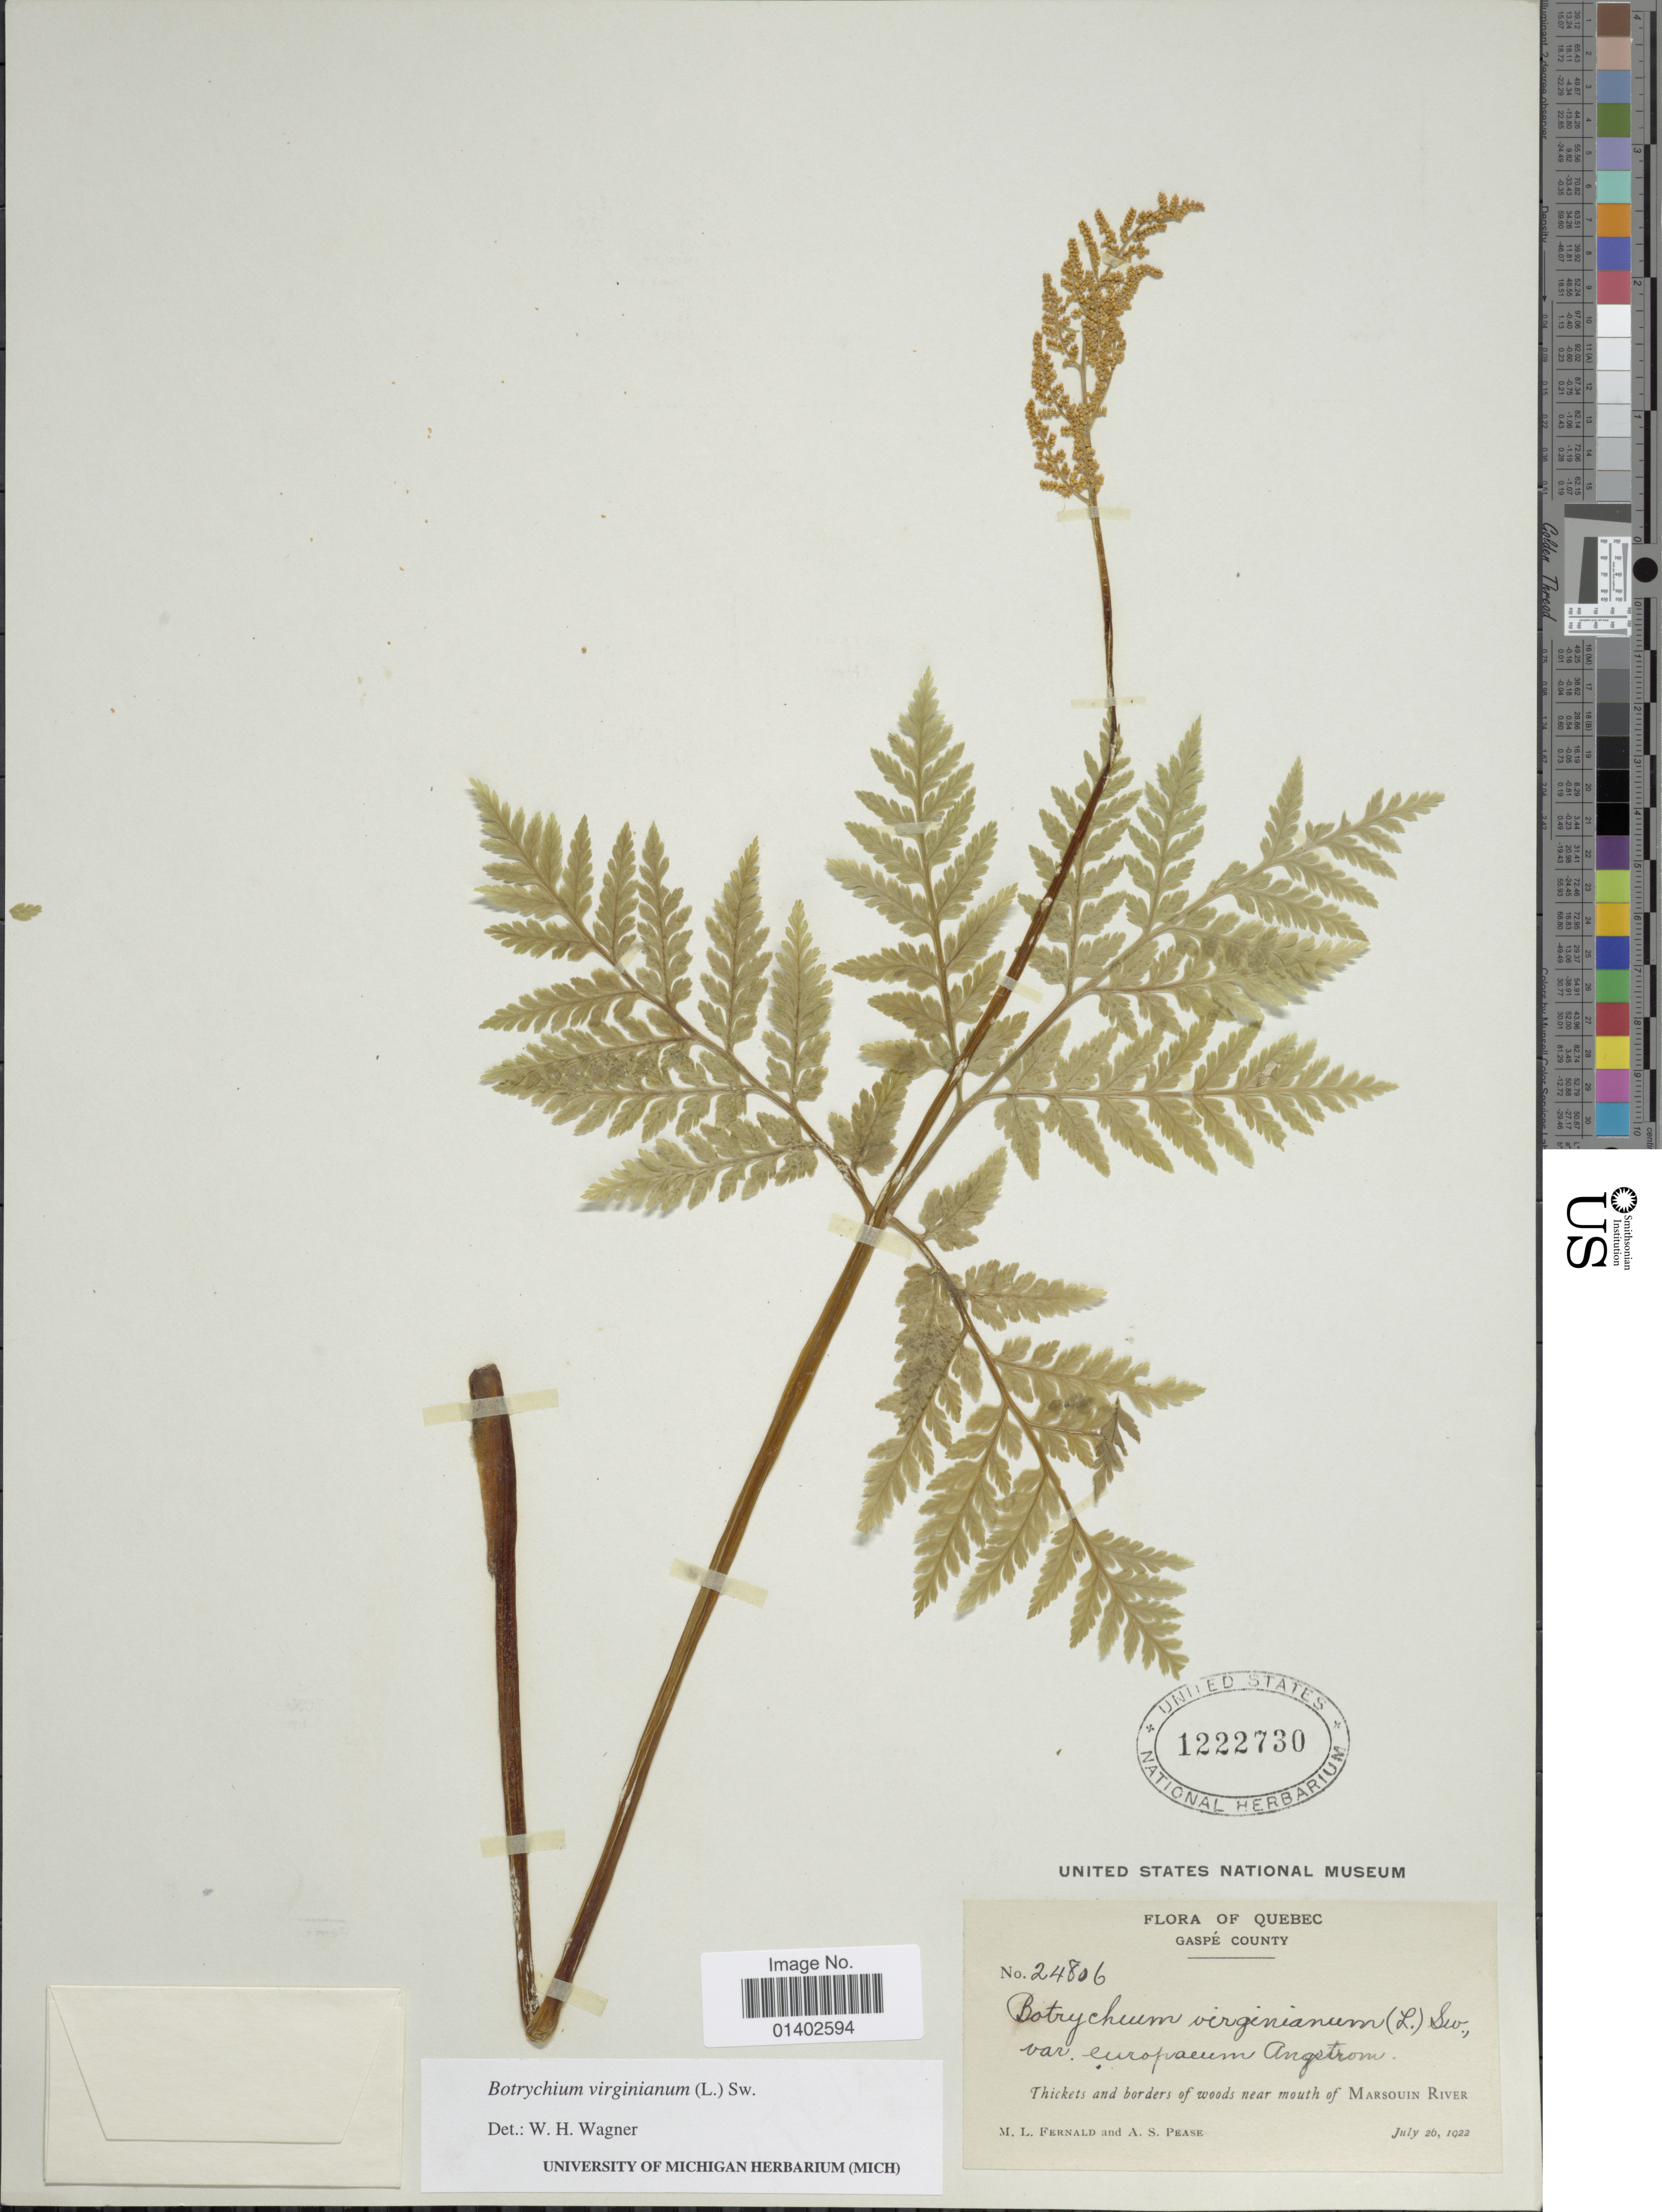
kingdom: Plantae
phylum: Tracheophyta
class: Polypodiopsida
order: Ophioglossales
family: Ophioglossaceae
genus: Botrychium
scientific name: Botrychium virginianum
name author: (L.) Sw.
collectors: M. L. Fernald & A. S. Pease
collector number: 24806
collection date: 1922-07-26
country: Canada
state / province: Quebec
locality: Gaspé County, Thickets and borders of woods near mouth of Marsouin River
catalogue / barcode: US 1222730